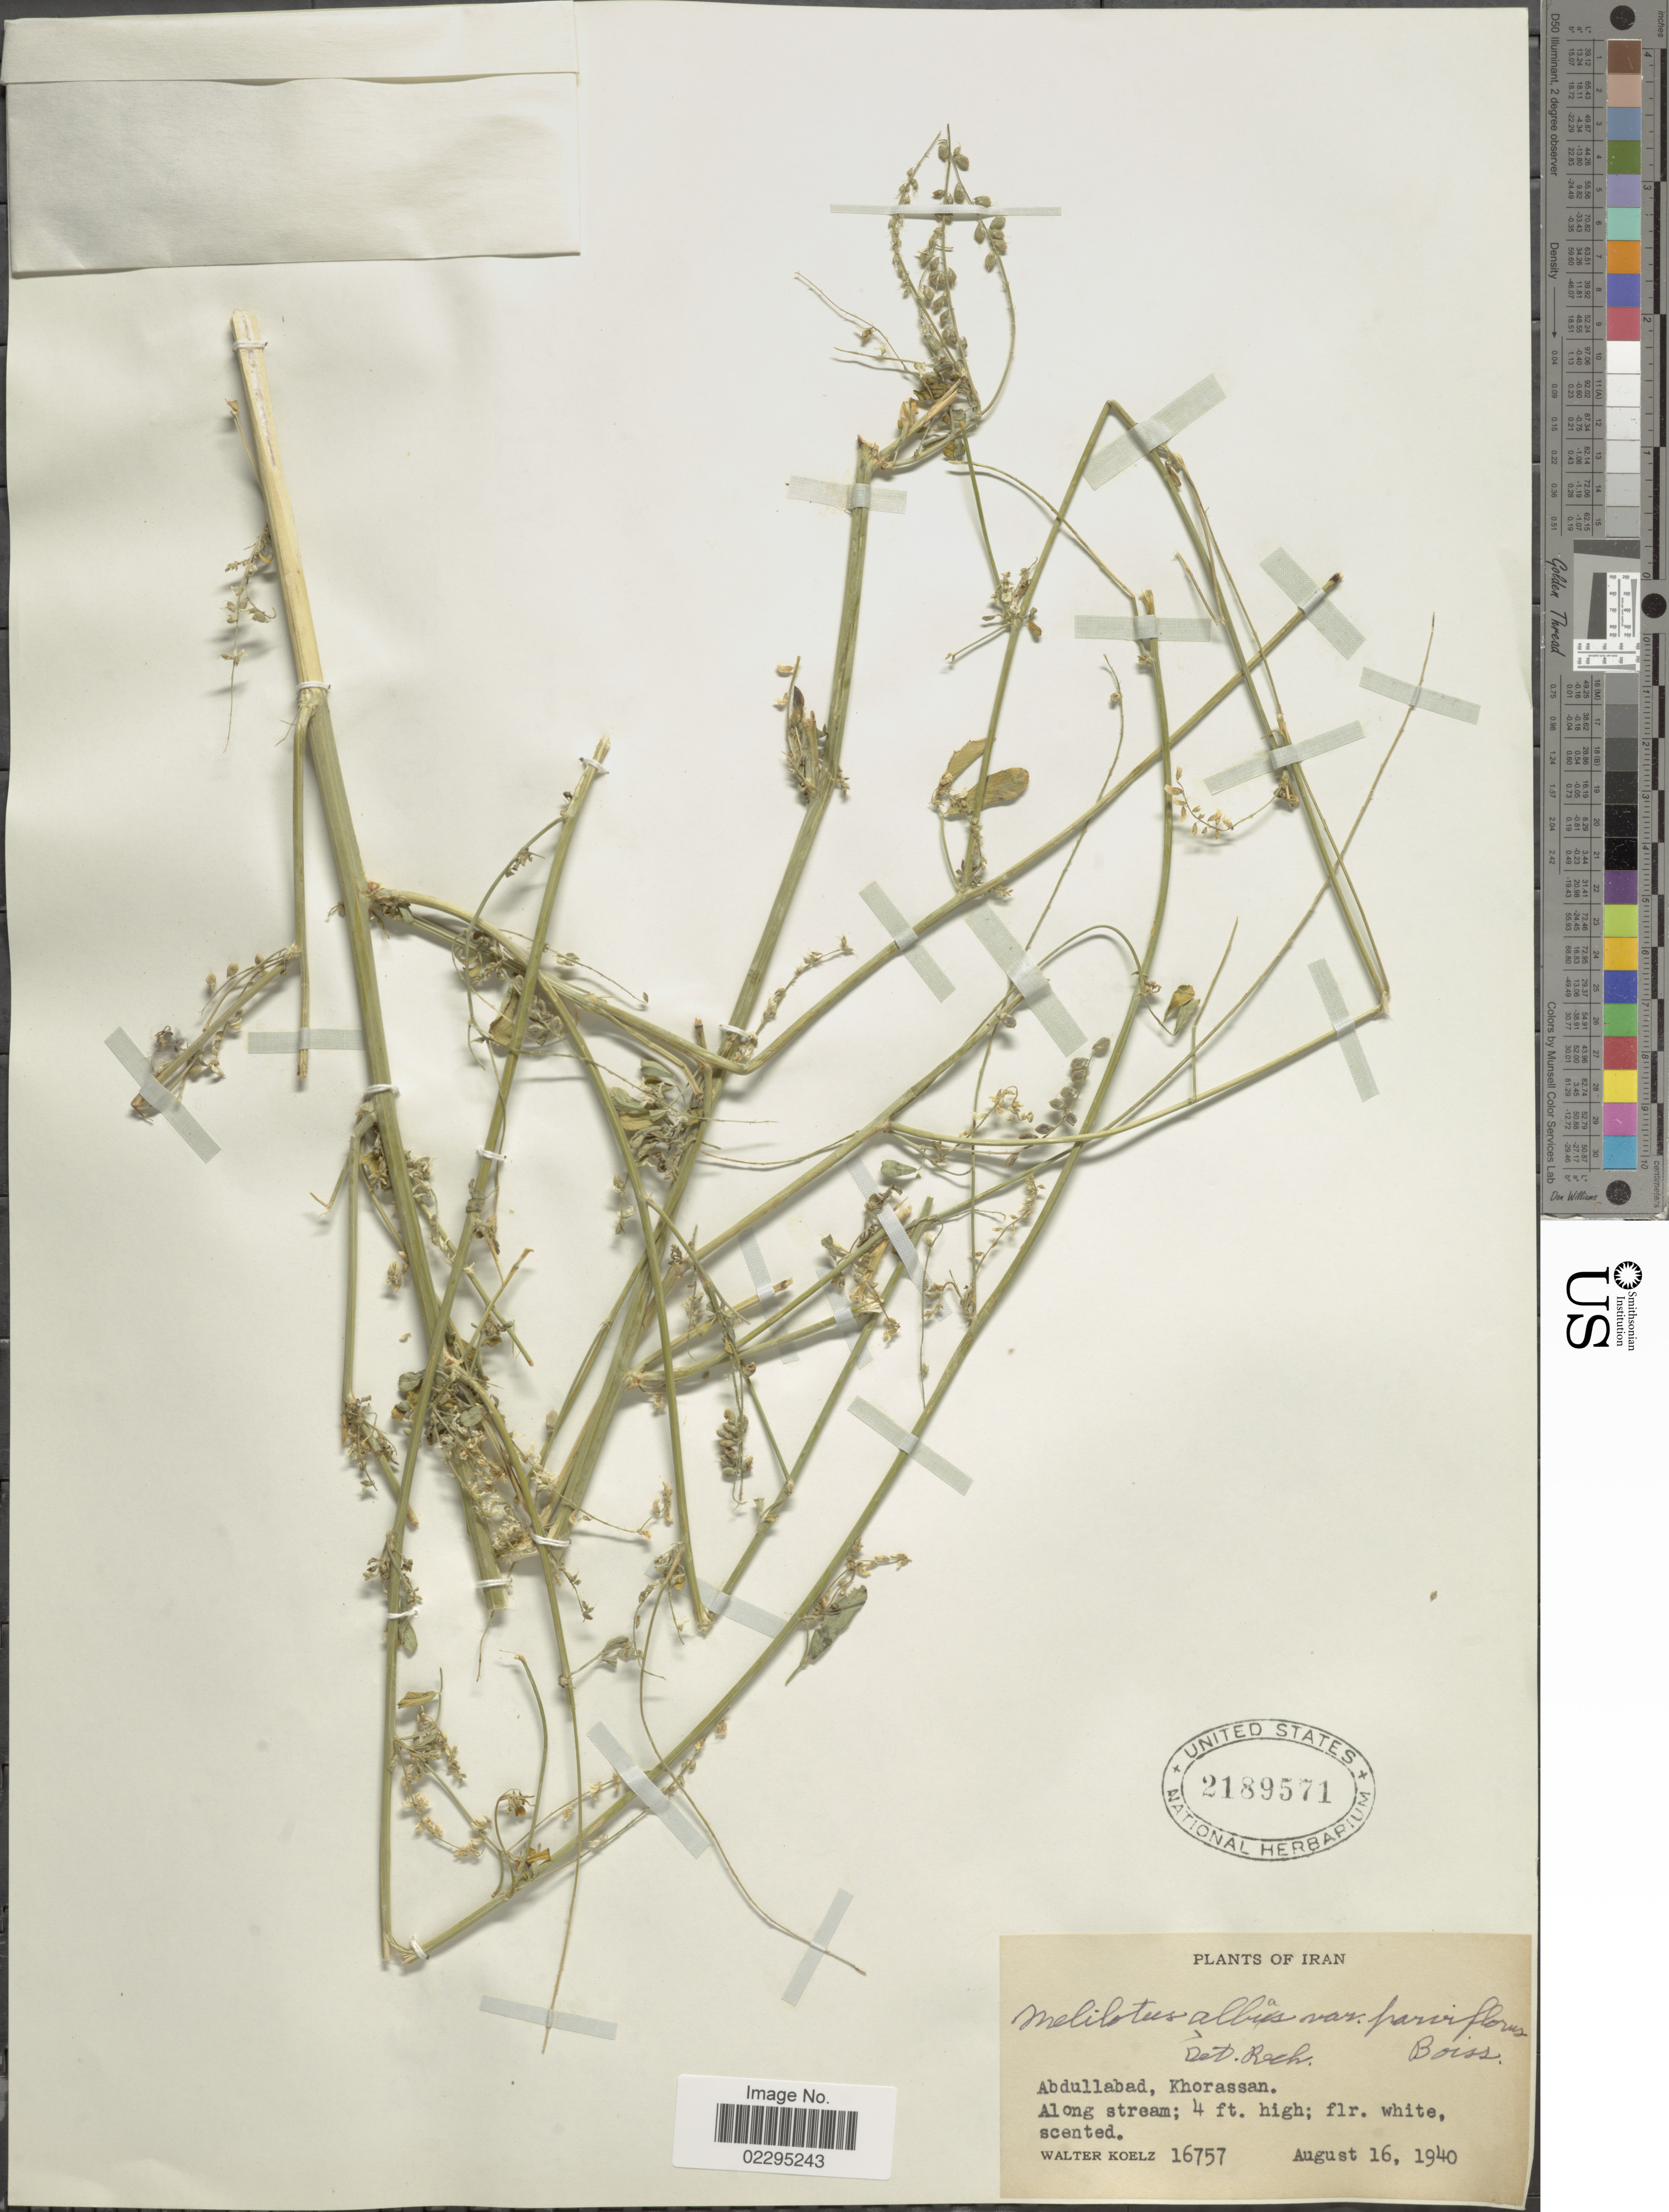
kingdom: Plantae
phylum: Tracheophyta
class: Magnoliopsida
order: Fabales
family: Fabaceae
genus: Melilotus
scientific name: Melilotus albus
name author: Medik.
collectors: W. N. Koelz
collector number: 16757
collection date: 1940-08-16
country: Iran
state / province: Khorasan [obsolete]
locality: Iran, Abudllabad, Khorassan, Along stream.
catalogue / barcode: US 2189571